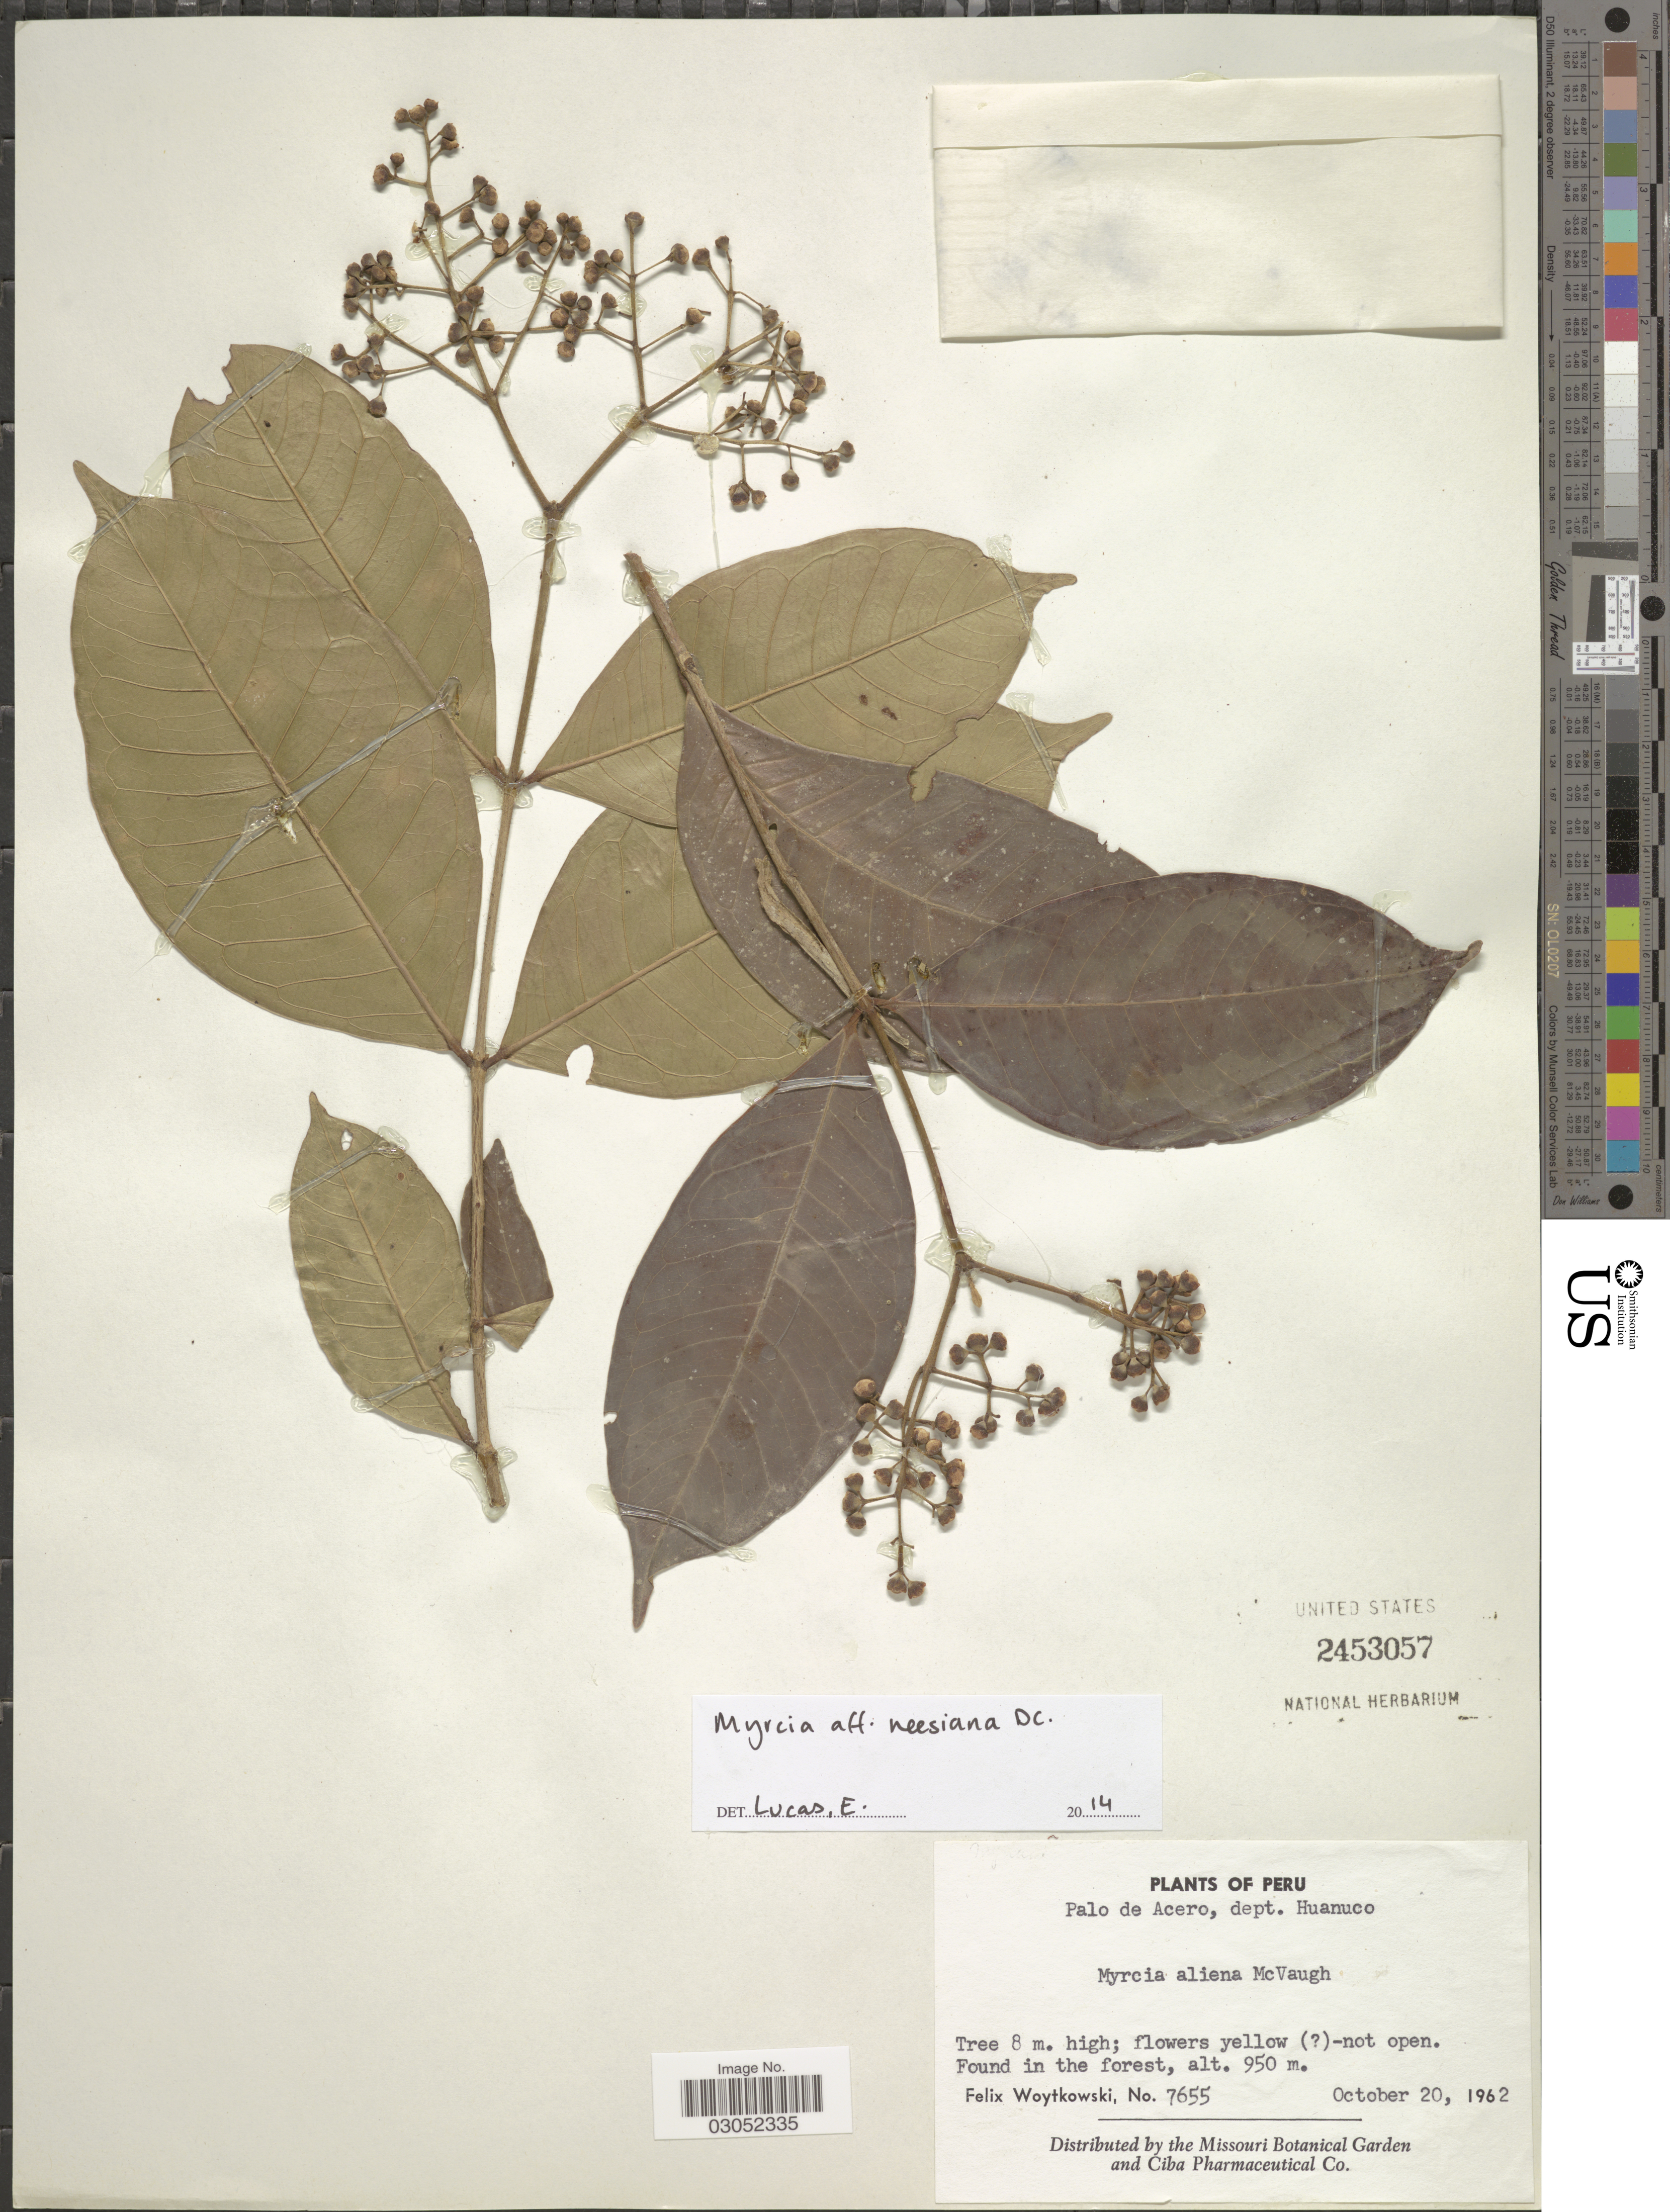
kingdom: Plantae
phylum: Tracheophyta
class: Magnoliopsida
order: Myrtales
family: Myrtaceae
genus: Myrcia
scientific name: Myrcia neesiana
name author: DC.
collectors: F. Woytkowski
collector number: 7655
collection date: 1962-10-20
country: Peru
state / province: Huánuco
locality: Palo de Acero, dept. Huanuco.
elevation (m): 950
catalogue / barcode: US 2453057